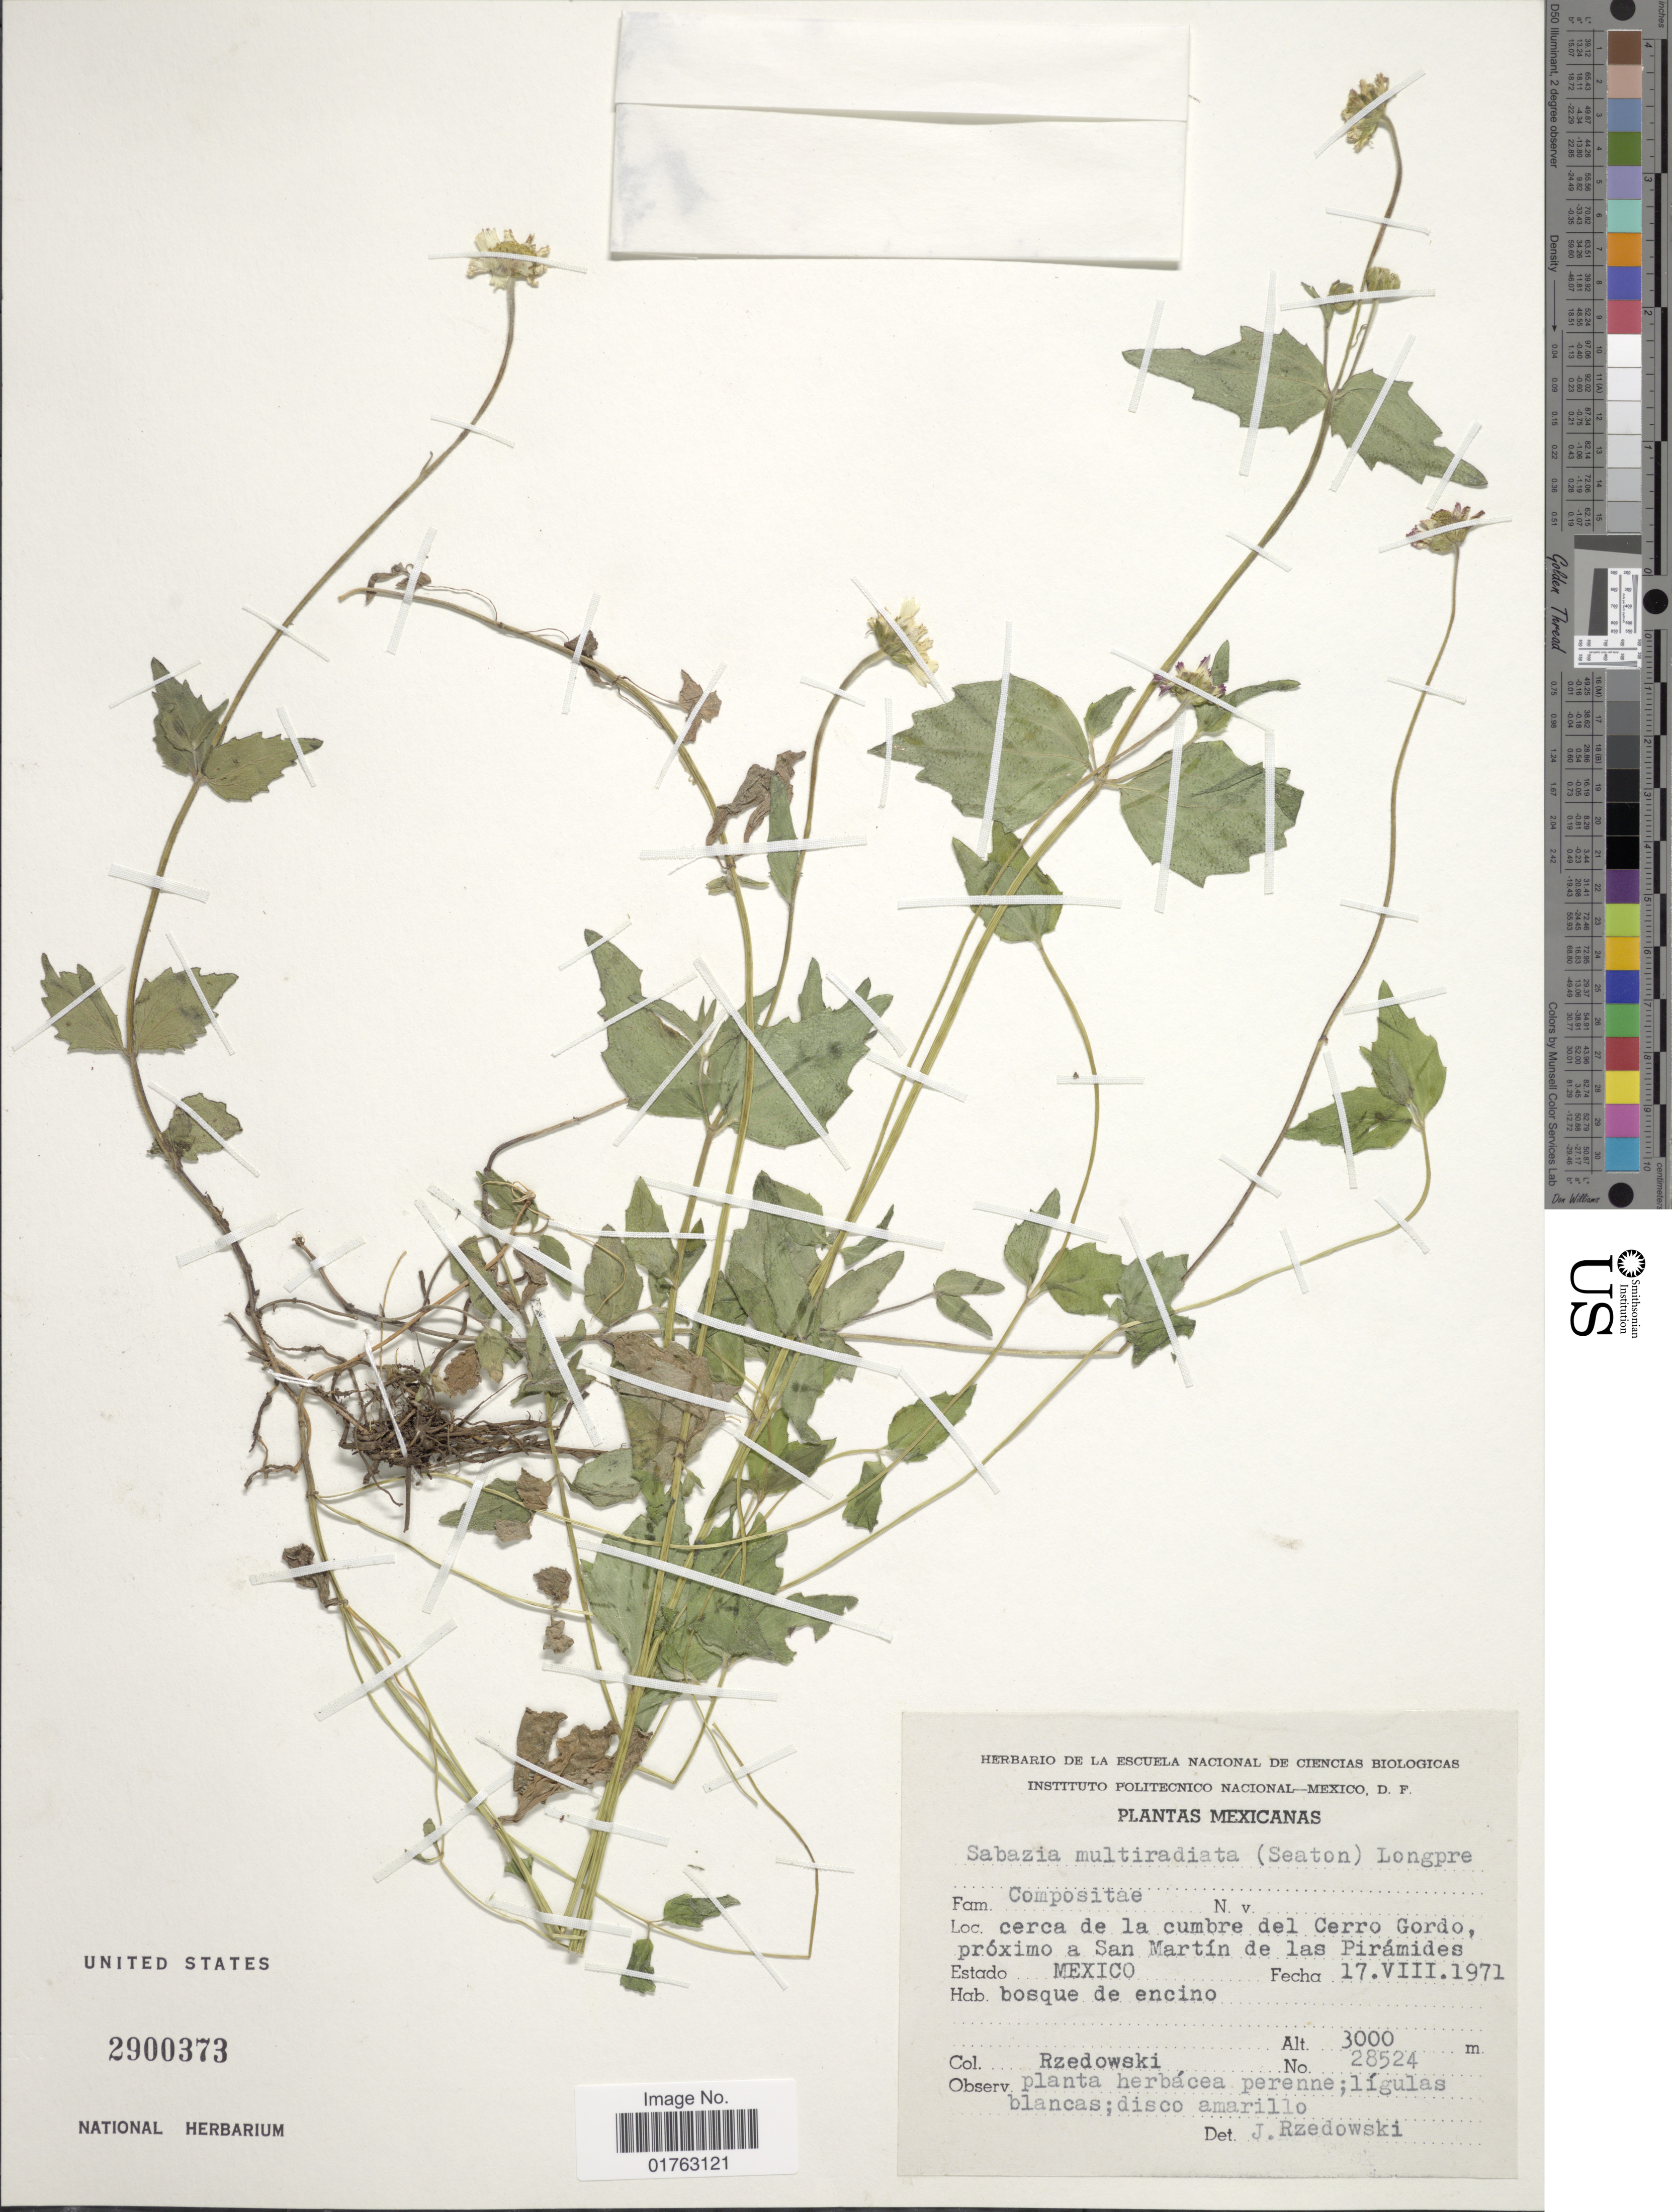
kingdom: Plantae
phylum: Tracheophyta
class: Magnoliopsida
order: Asterales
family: Asteraceae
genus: Sabazia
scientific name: Sabazia multiradiata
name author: (Seaton) Longpre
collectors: Rzedwoski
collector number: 28524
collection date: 1971-08-17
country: Mexico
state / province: México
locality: Cerca de la cumbre del Cerro Gordo, proximo a San Martin a las Piramides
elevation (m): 3000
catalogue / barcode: US 2900373